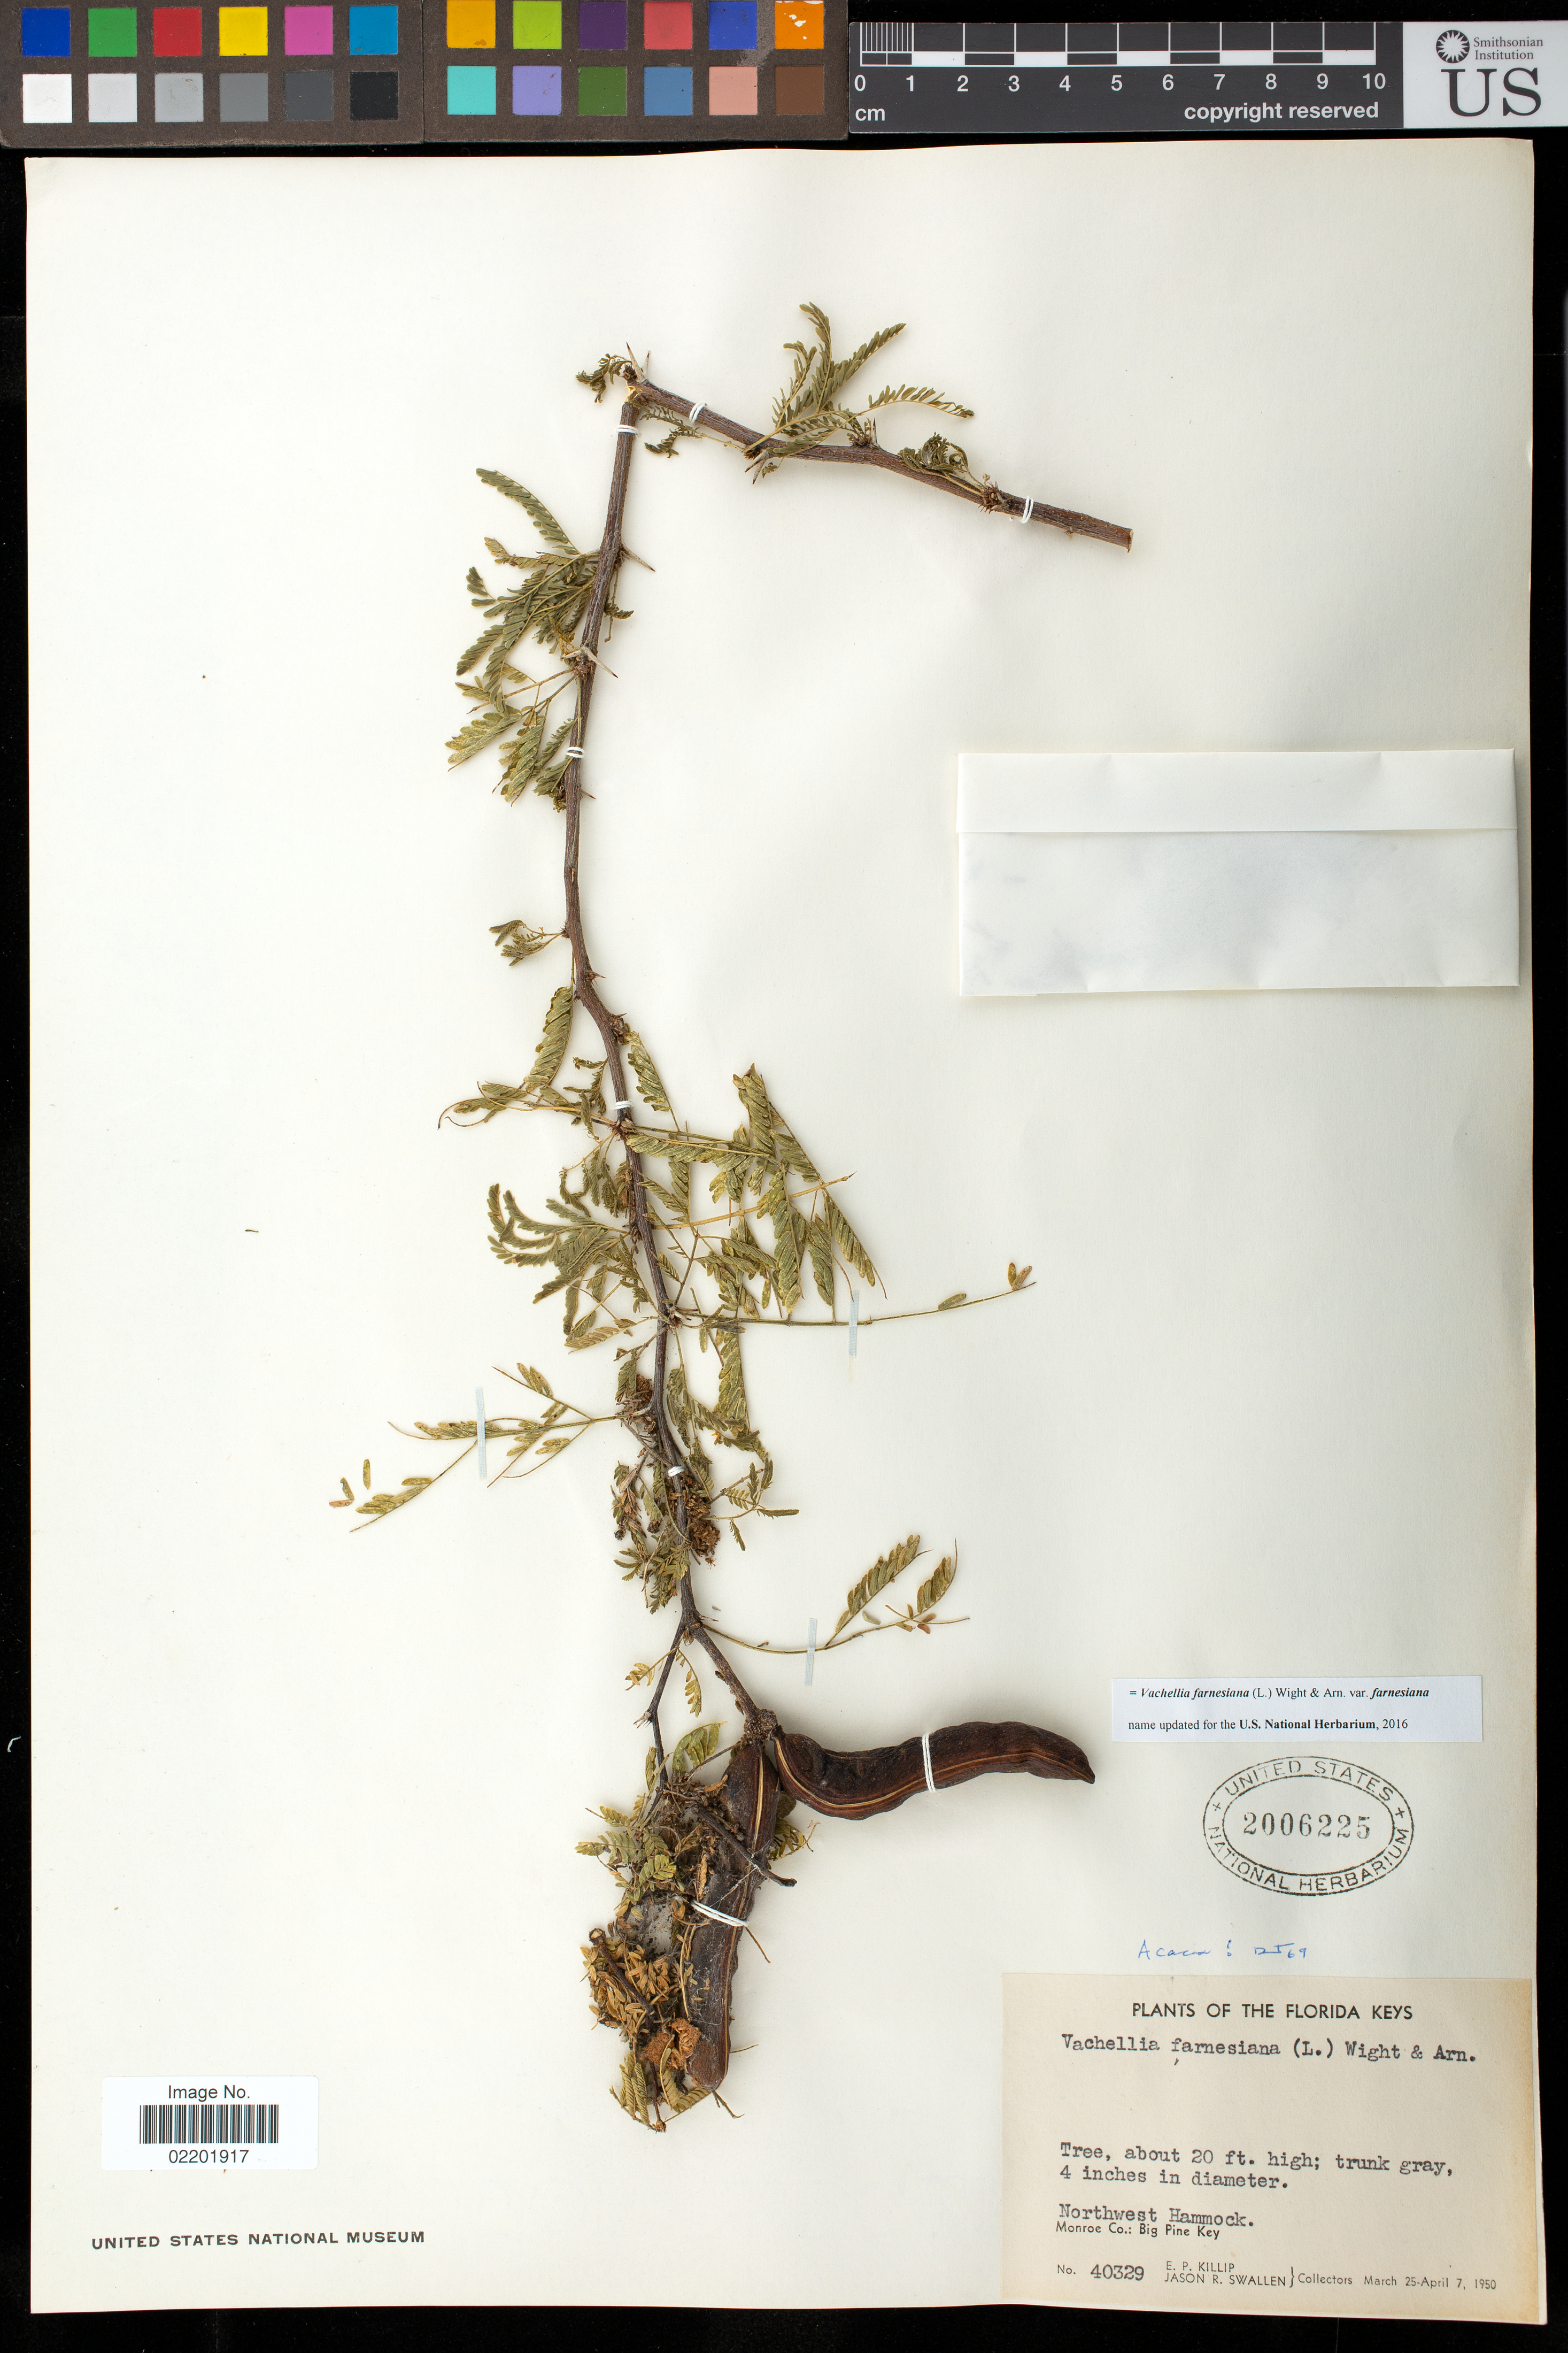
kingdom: Plantae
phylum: Tracheophyta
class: Magnoliopsida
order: Fabales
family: Fabaceae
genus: Vachellia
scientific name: Vachellia farnesiana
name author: (L.) Wight & Arn.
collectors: E. P. Killip & J. R. Swallen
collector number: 40329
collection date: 1950-03-25/1950-04-07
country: United States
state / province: Florida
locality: Florida Keys, Northwest Hammock, Monroe Co., Big Pine Key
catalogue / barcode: US 2006225